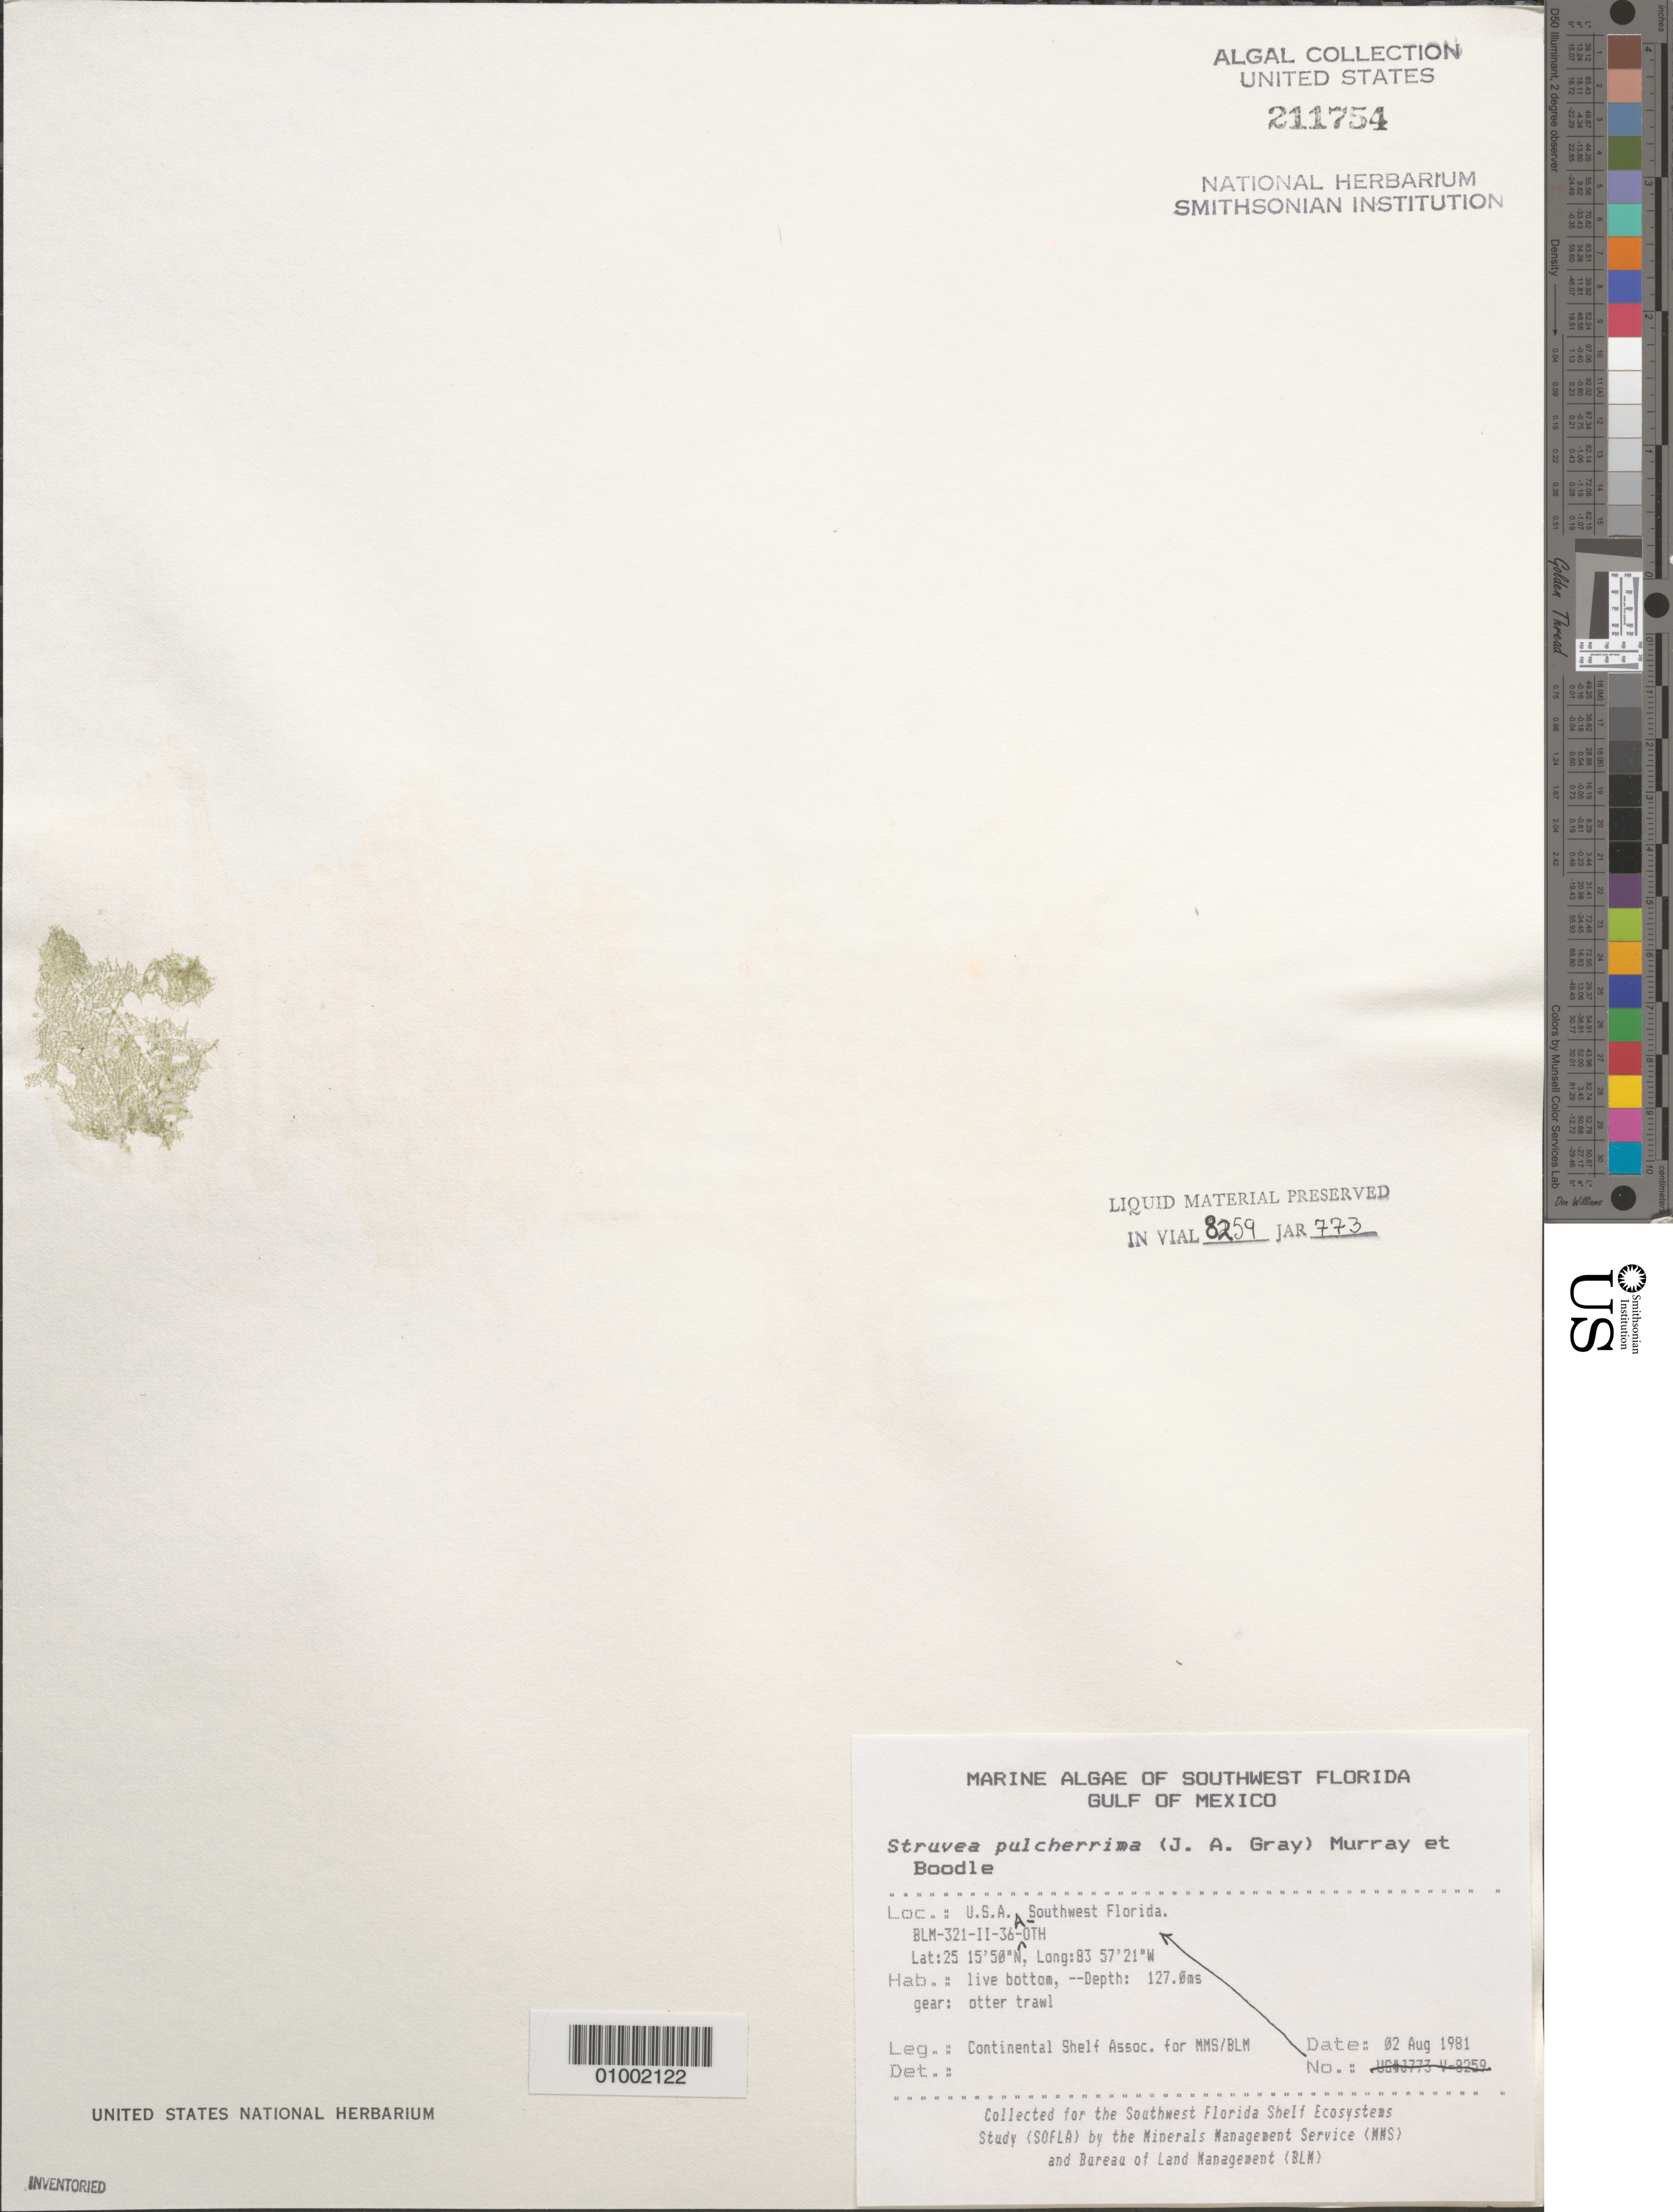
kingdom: Plantae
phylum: Chlorophyta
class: Ulvophyceae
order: Siphonocladales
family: Boodleaceae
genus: Struvea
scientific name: Struvea pulcherrima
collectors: Continental Shelf Associates for the MMS/BLM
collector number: BLM-321-II-36-A-OTH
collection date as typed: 02 Aug 1981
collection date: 1981-08-02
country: United States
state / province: Florida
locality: Gulf of Mexico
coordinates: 25 15'50"N, 83 57'21"W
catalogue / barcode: US 211754